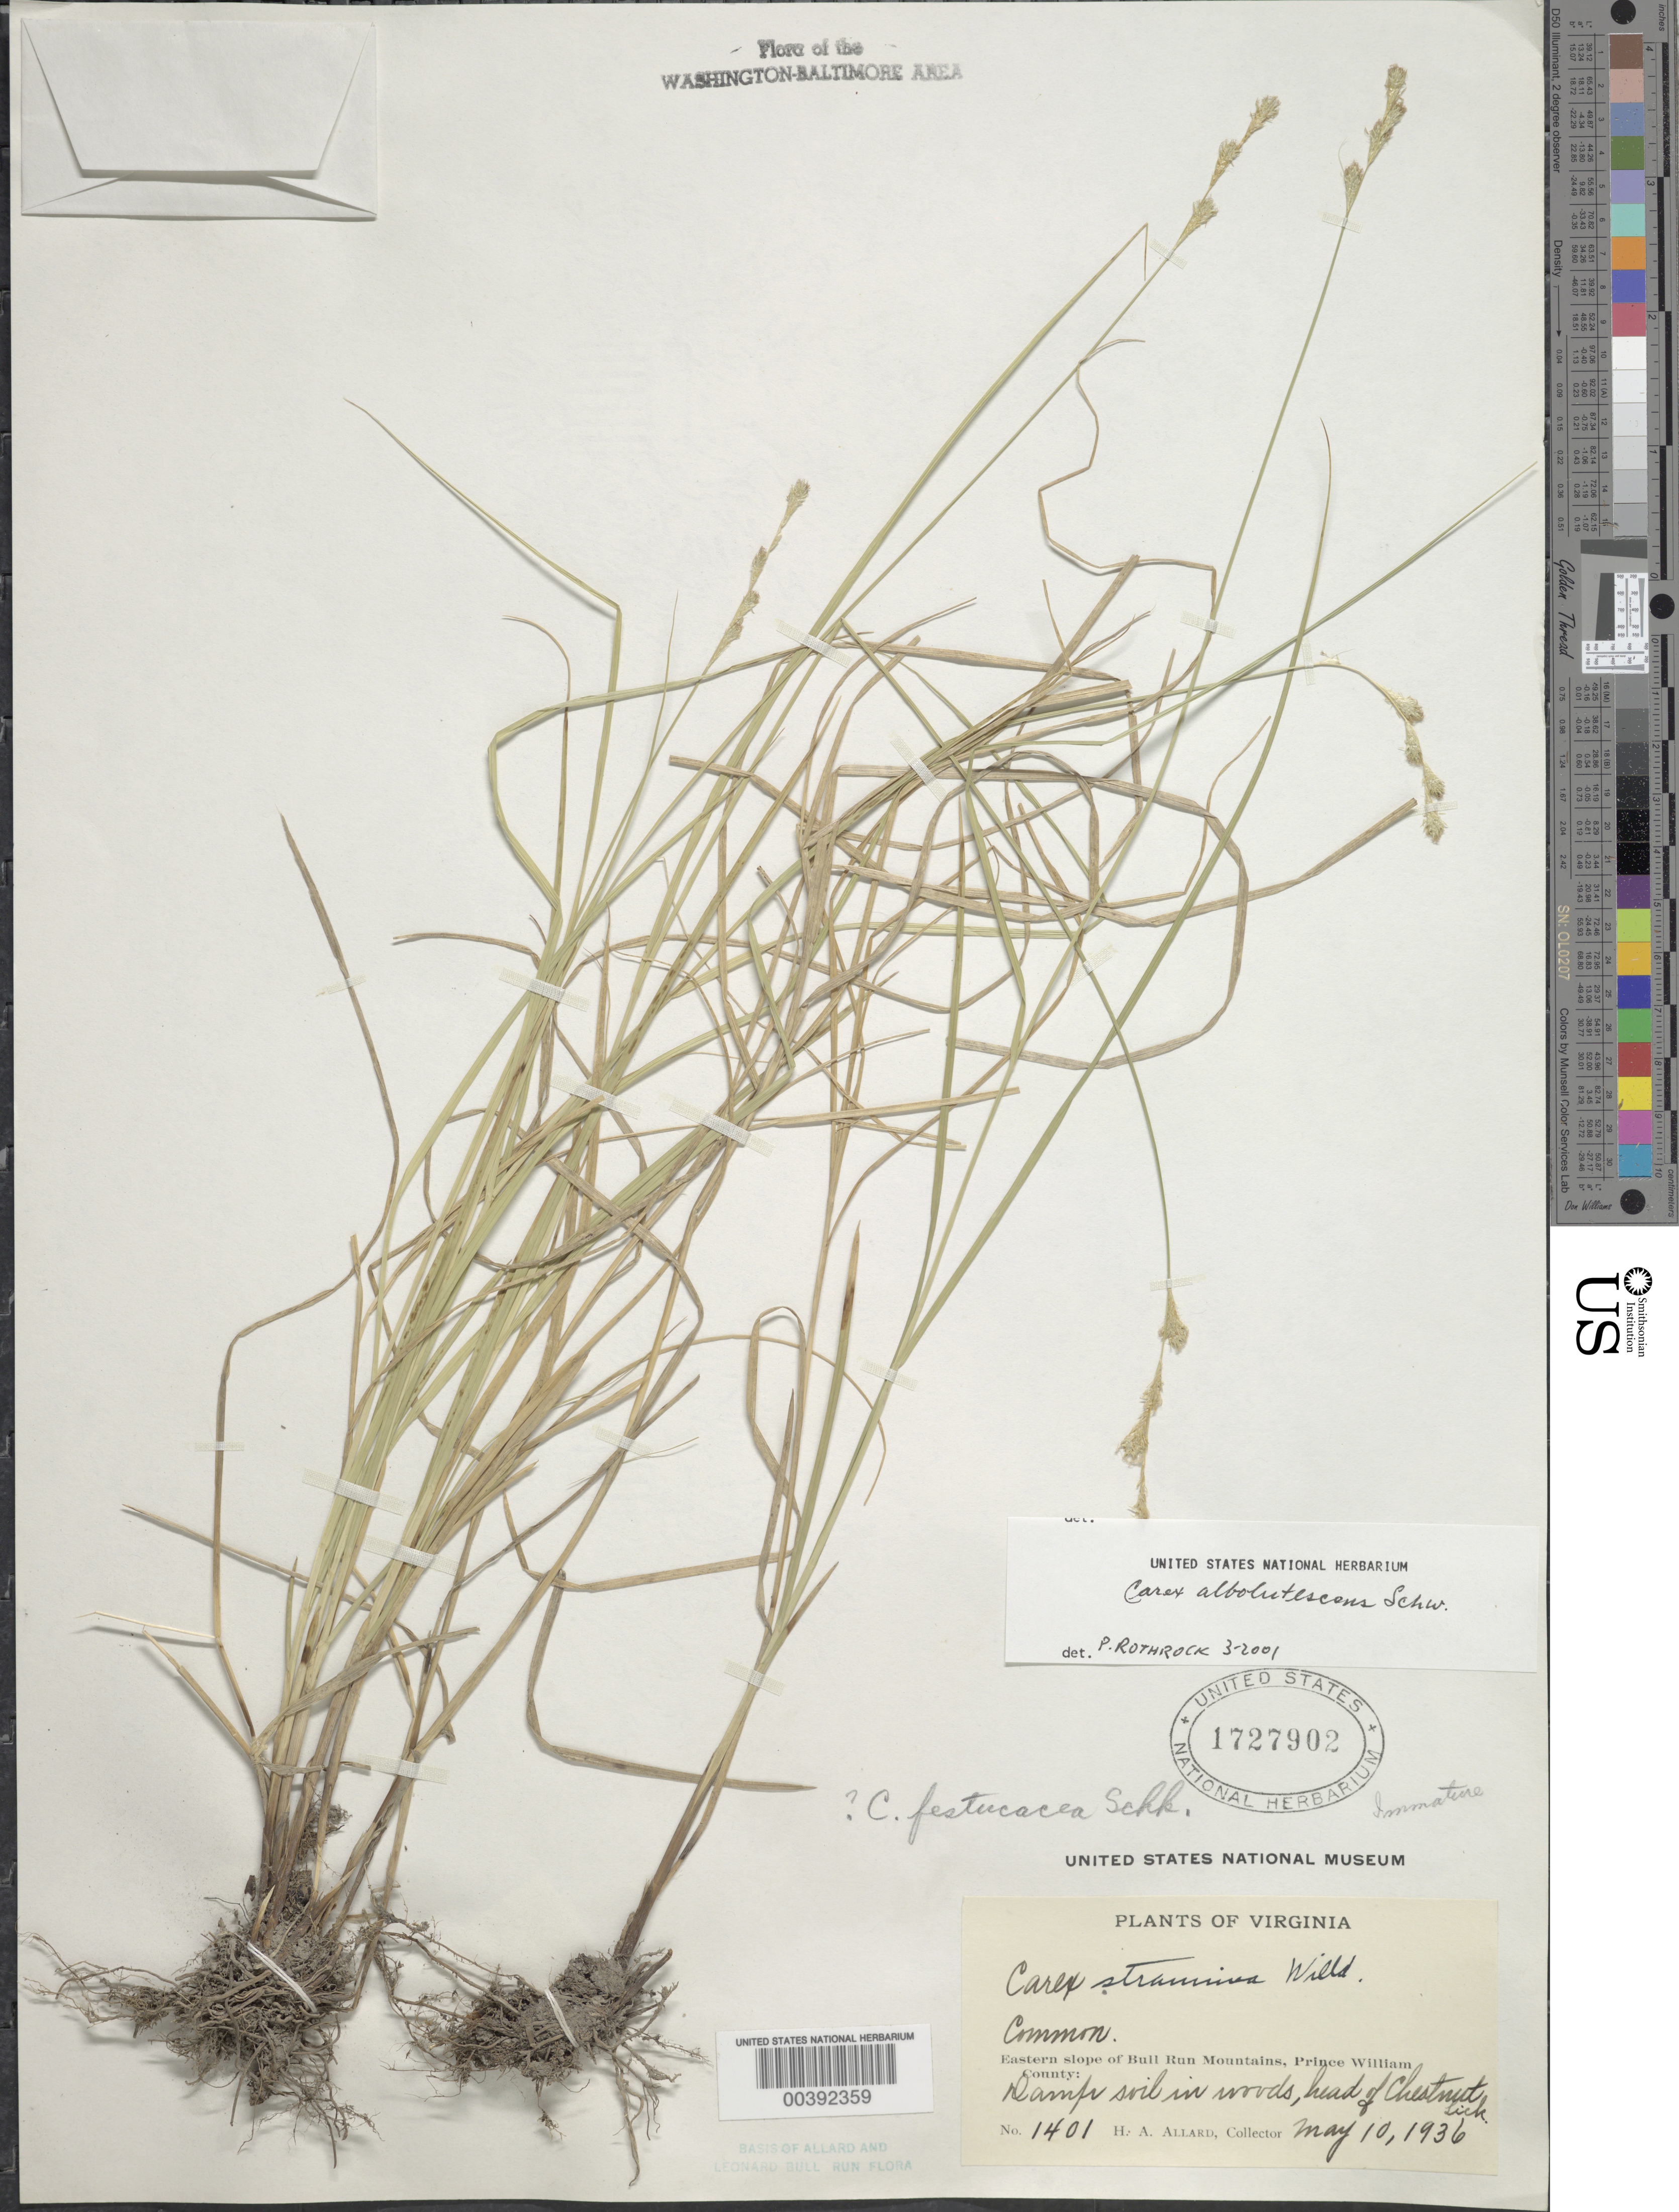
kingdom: Plantae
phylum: Tracheophyta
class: Liliopsida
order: Poales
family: Cyperaceae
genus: Carex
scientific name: Carex albolutescens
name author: Schwein.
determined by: Rothrock, P. E.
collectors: H. A. Allard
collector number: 1401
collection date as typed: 10 May 1936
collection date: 1936-05-10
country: United States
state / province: Virginia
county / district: Prince William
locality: Chestnut Lick Head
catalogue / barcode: US 1727902